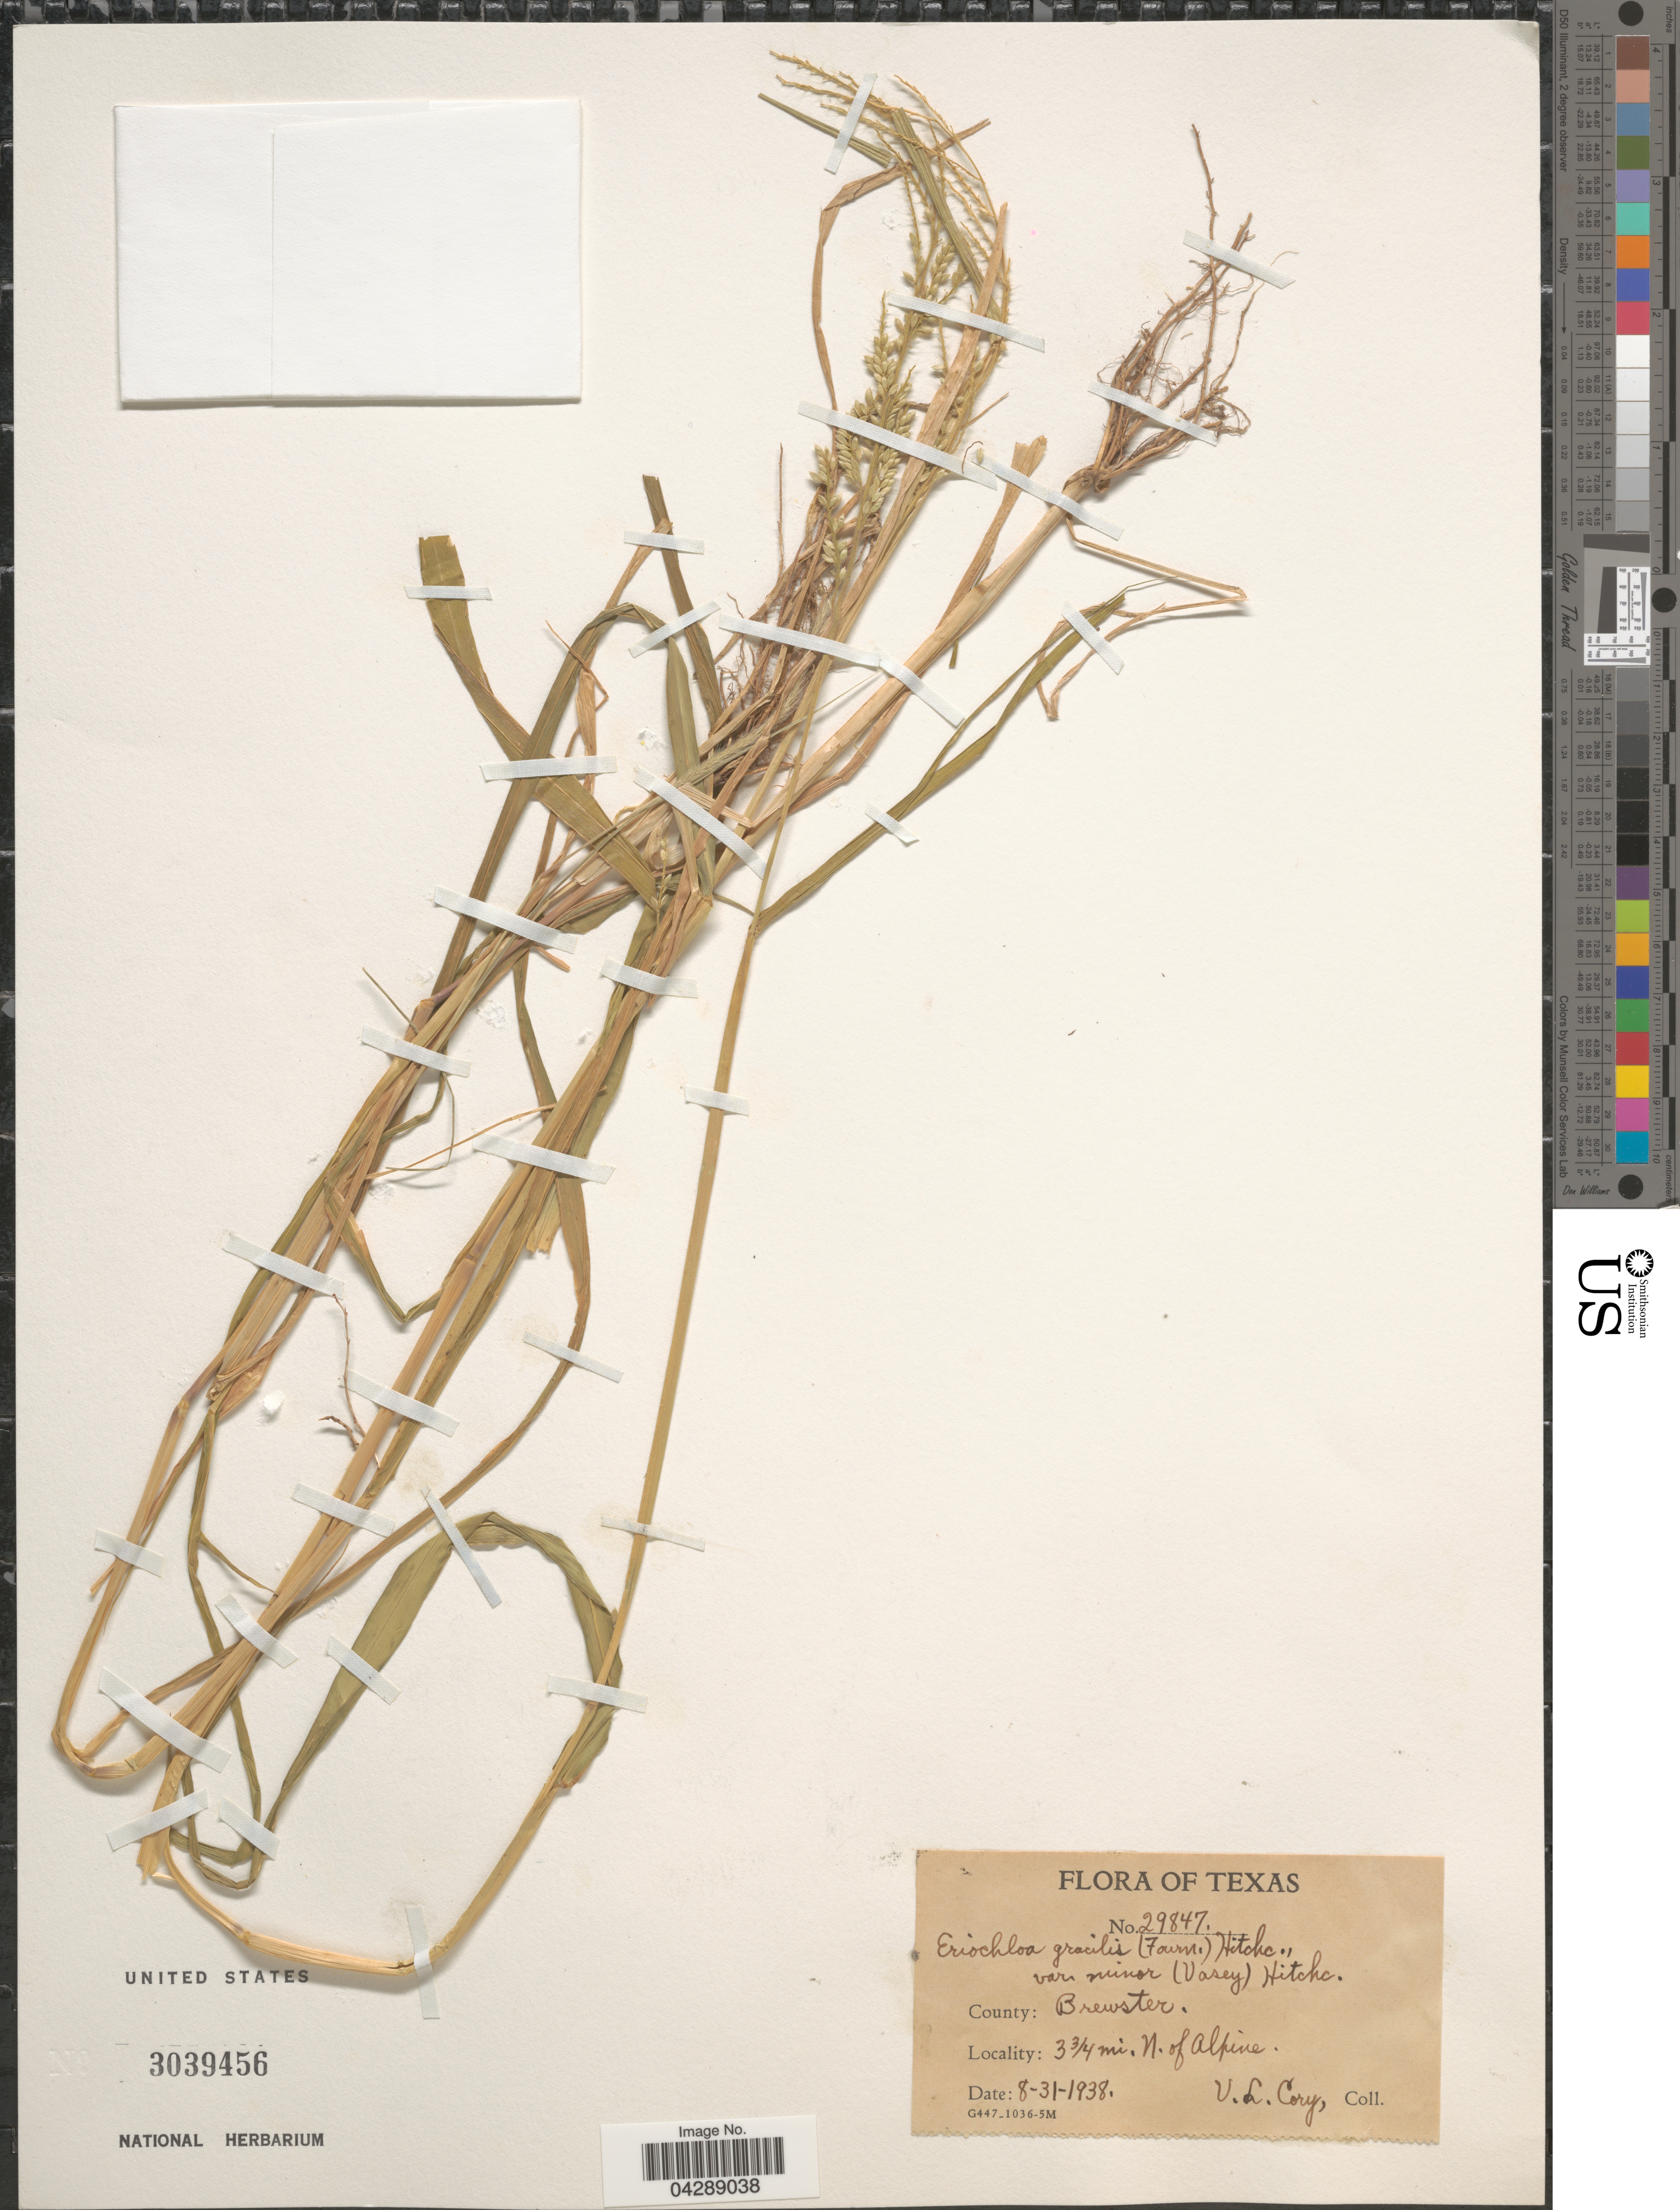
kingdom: Plantae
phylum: Tracheophyta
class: Liliopsida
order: Poales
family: Poaceae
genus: Eriochloa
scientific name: Eriochloa acuminata var. acuminata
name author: (J. Presl) Kunth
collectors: V. Cory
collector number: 29847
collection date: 1938-08-31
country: United States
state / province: Texas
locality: County: Brewster. 3¾ mi. N. of Alpine.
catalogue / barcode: US 3039456